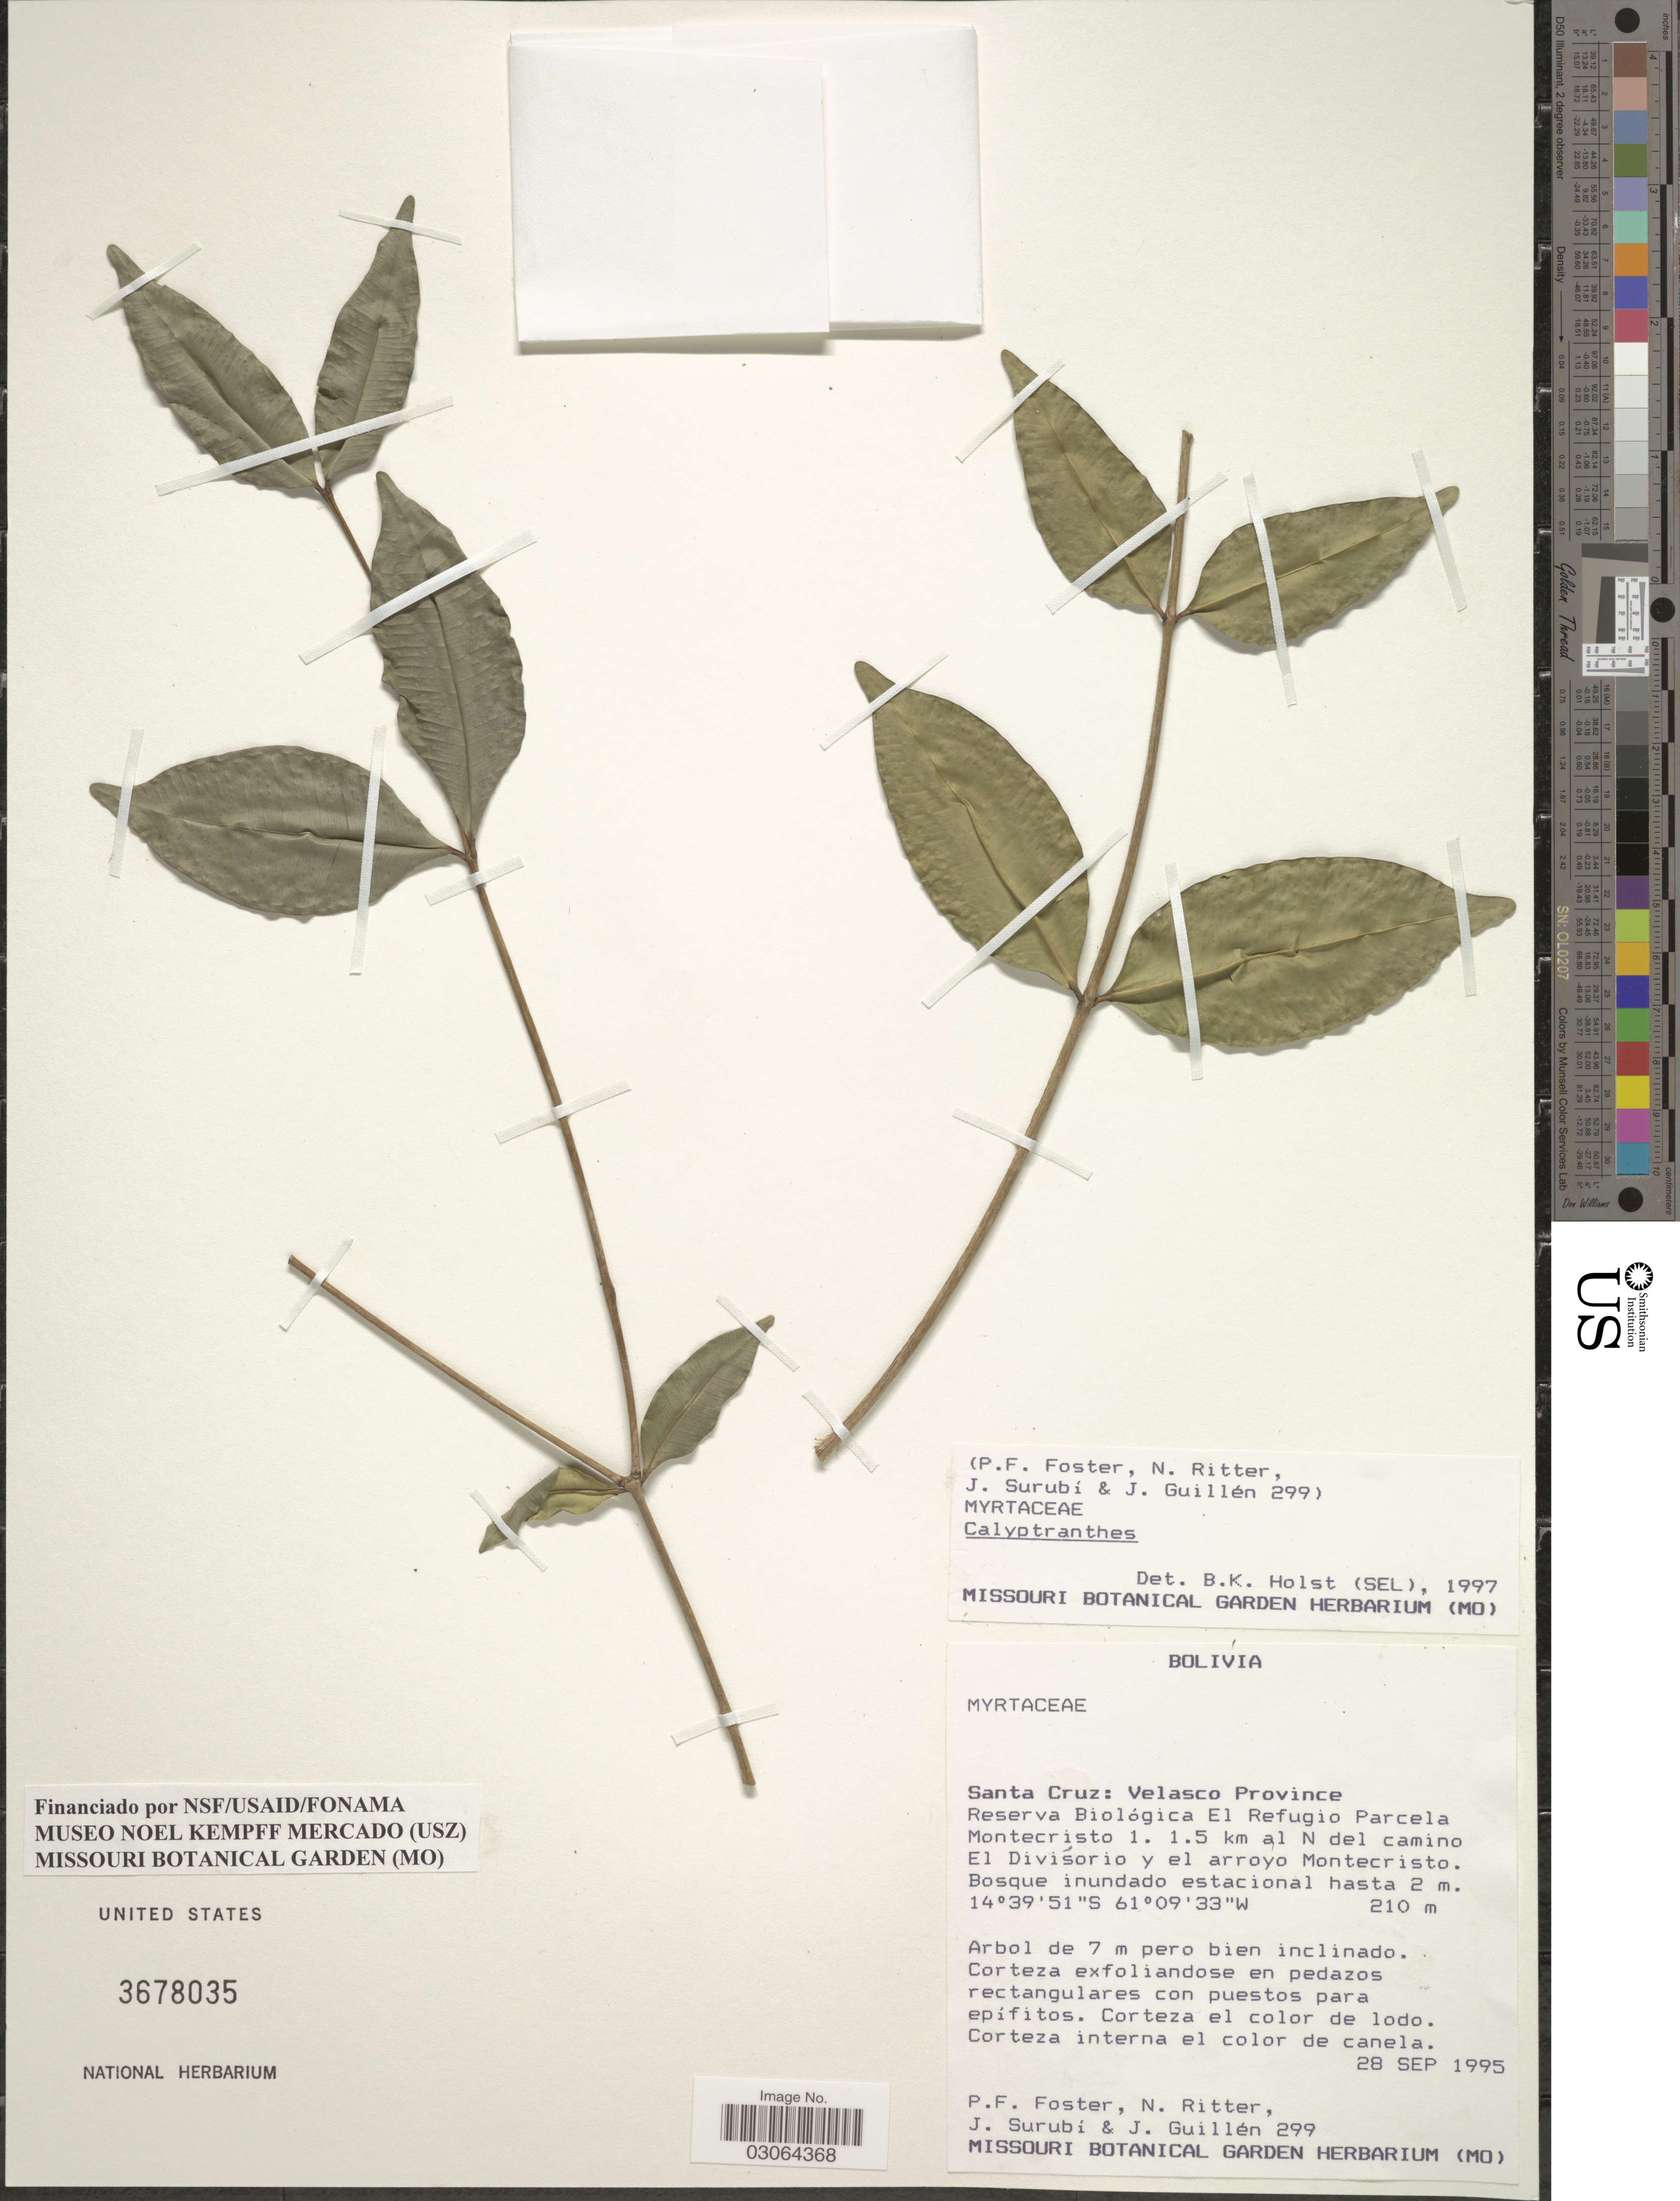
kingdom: Plantae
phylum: Tracheophyta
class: Magnoliopsida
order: Myrtales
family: Myrtaceae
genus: Myrcia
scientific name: Myrcia sp.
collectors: P. Foster, N. Ritter, J. Surubi & J. Guillén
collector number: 299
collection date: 1995-09-28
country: Bolivia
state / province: Santa Cruz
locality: Velasco Province, Reserva Biológica El Refugio Parcela Montecristo 1, 1.5 km al N del camino El Divisoria y el arroyo Montecristo.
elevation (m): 210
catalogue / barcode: US 3678035